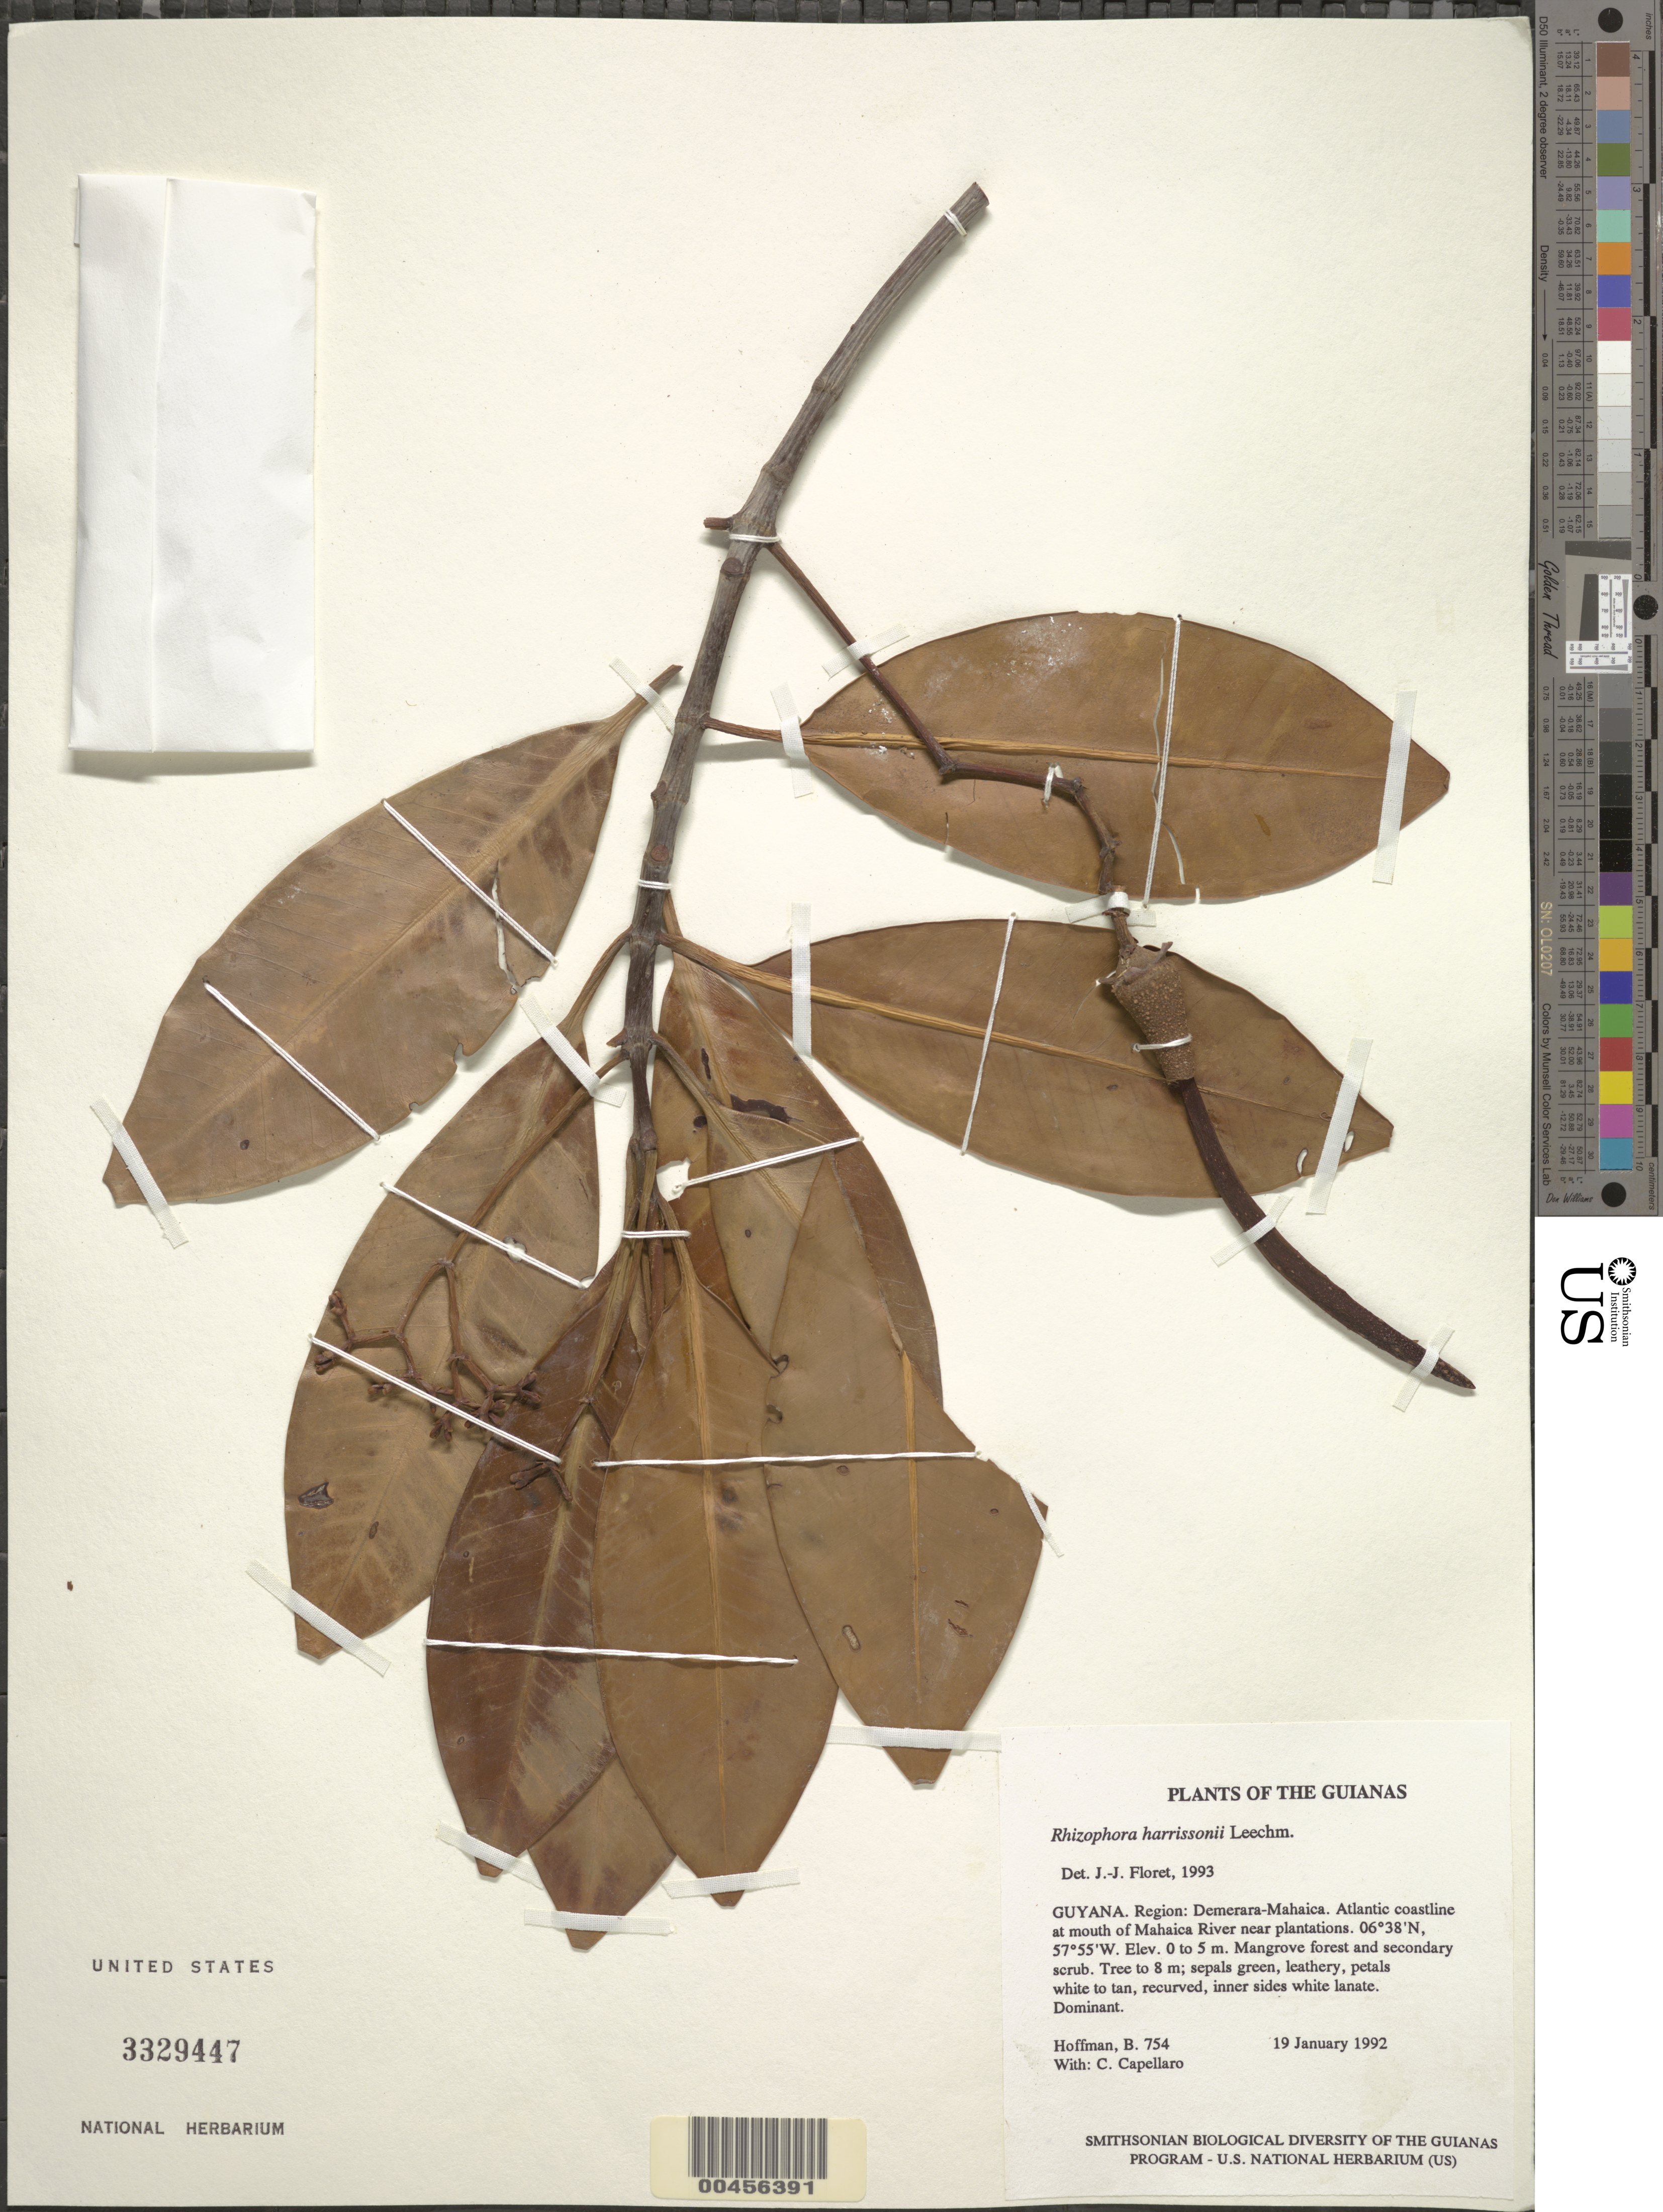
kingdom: Plantae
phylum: Tracheophyta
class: Magnoliopsida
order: Malpighiales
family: Rhizophoraceae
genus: Rhizophora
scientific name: Rhizophora harrisonii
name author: Leechm.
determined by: Floret, J. J.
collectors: B. Hoffman & C. Capellaro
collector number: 754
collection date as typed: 19 January 1992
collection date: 1992-01-19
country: Guyana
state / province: Demerara-Mahaica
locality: Atlantic coastline at mouth of Mahaica River near plantations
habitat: Mangrove forest and secondary scrub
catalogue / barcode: US 3329447